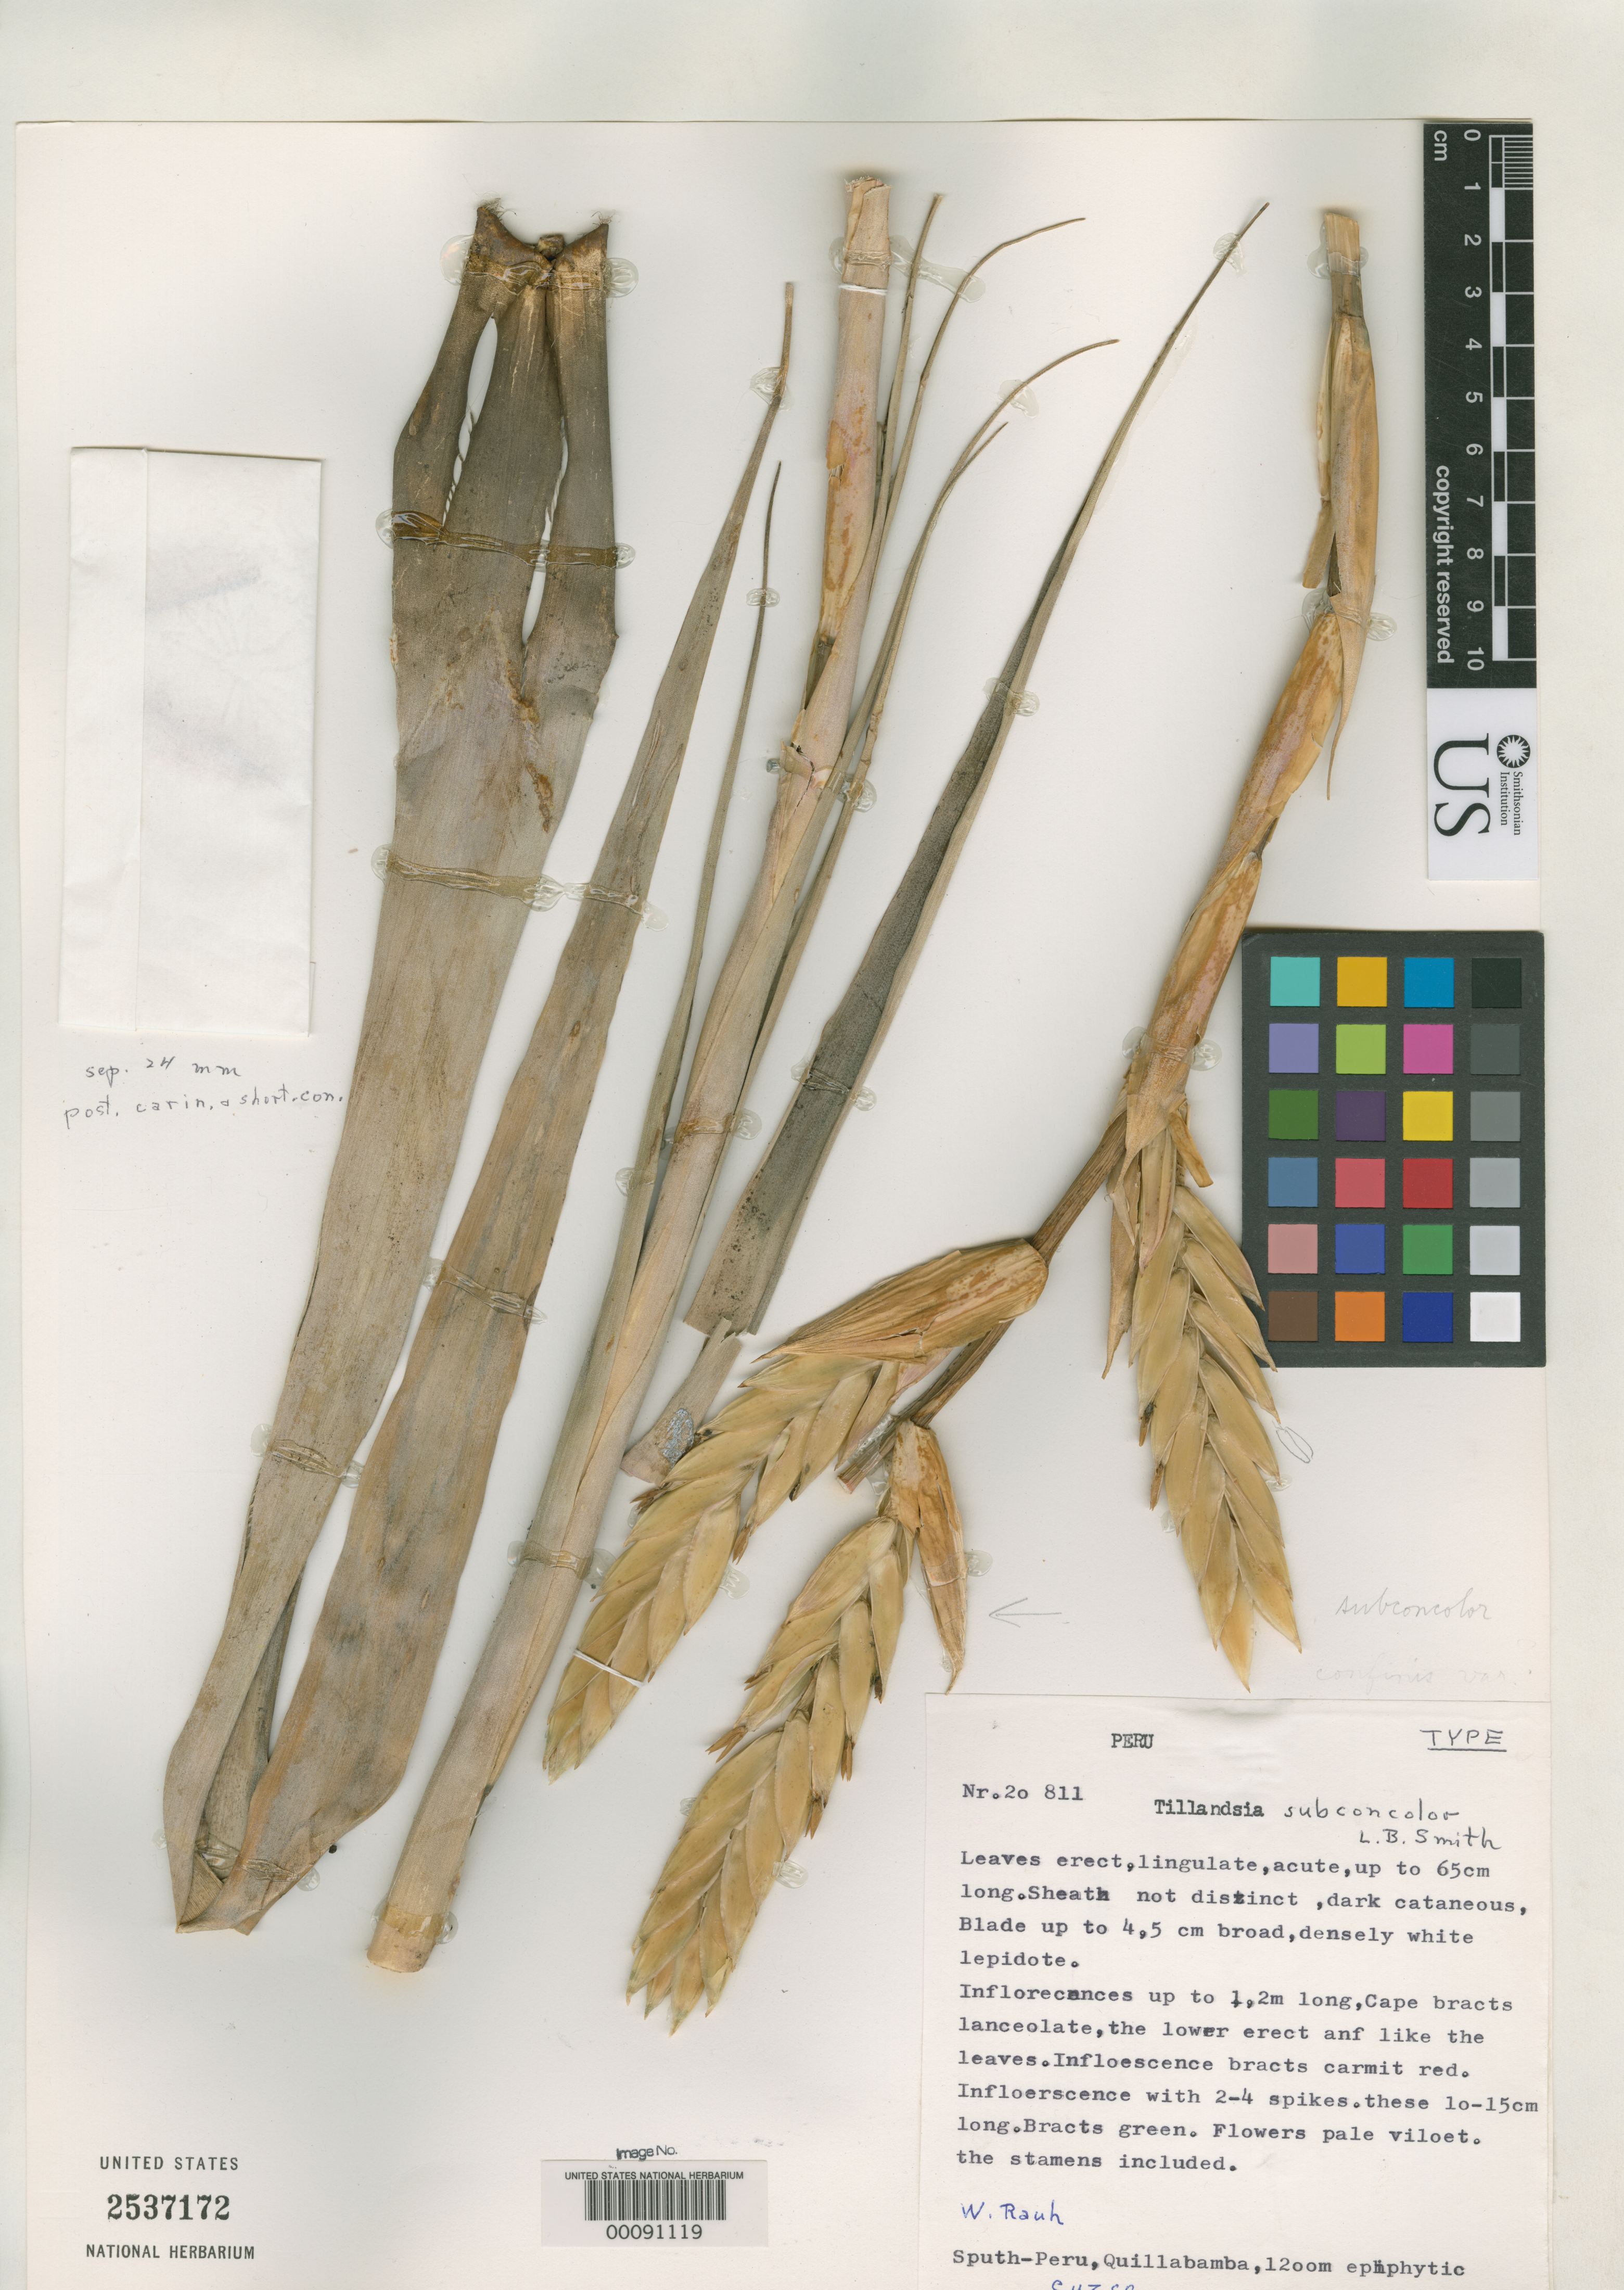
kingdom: Plantae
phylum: Tracheophyta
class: Liliopsida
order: Poales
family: Bromeliaceae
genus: Tillandsia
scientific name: Tillandsia subconcolor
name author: L.B. Sm.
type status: Holotype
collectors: W. Rauh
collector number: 20811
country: Peru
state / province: Cusco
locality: Quillabamba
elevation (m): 1200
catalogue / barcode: US 2537172